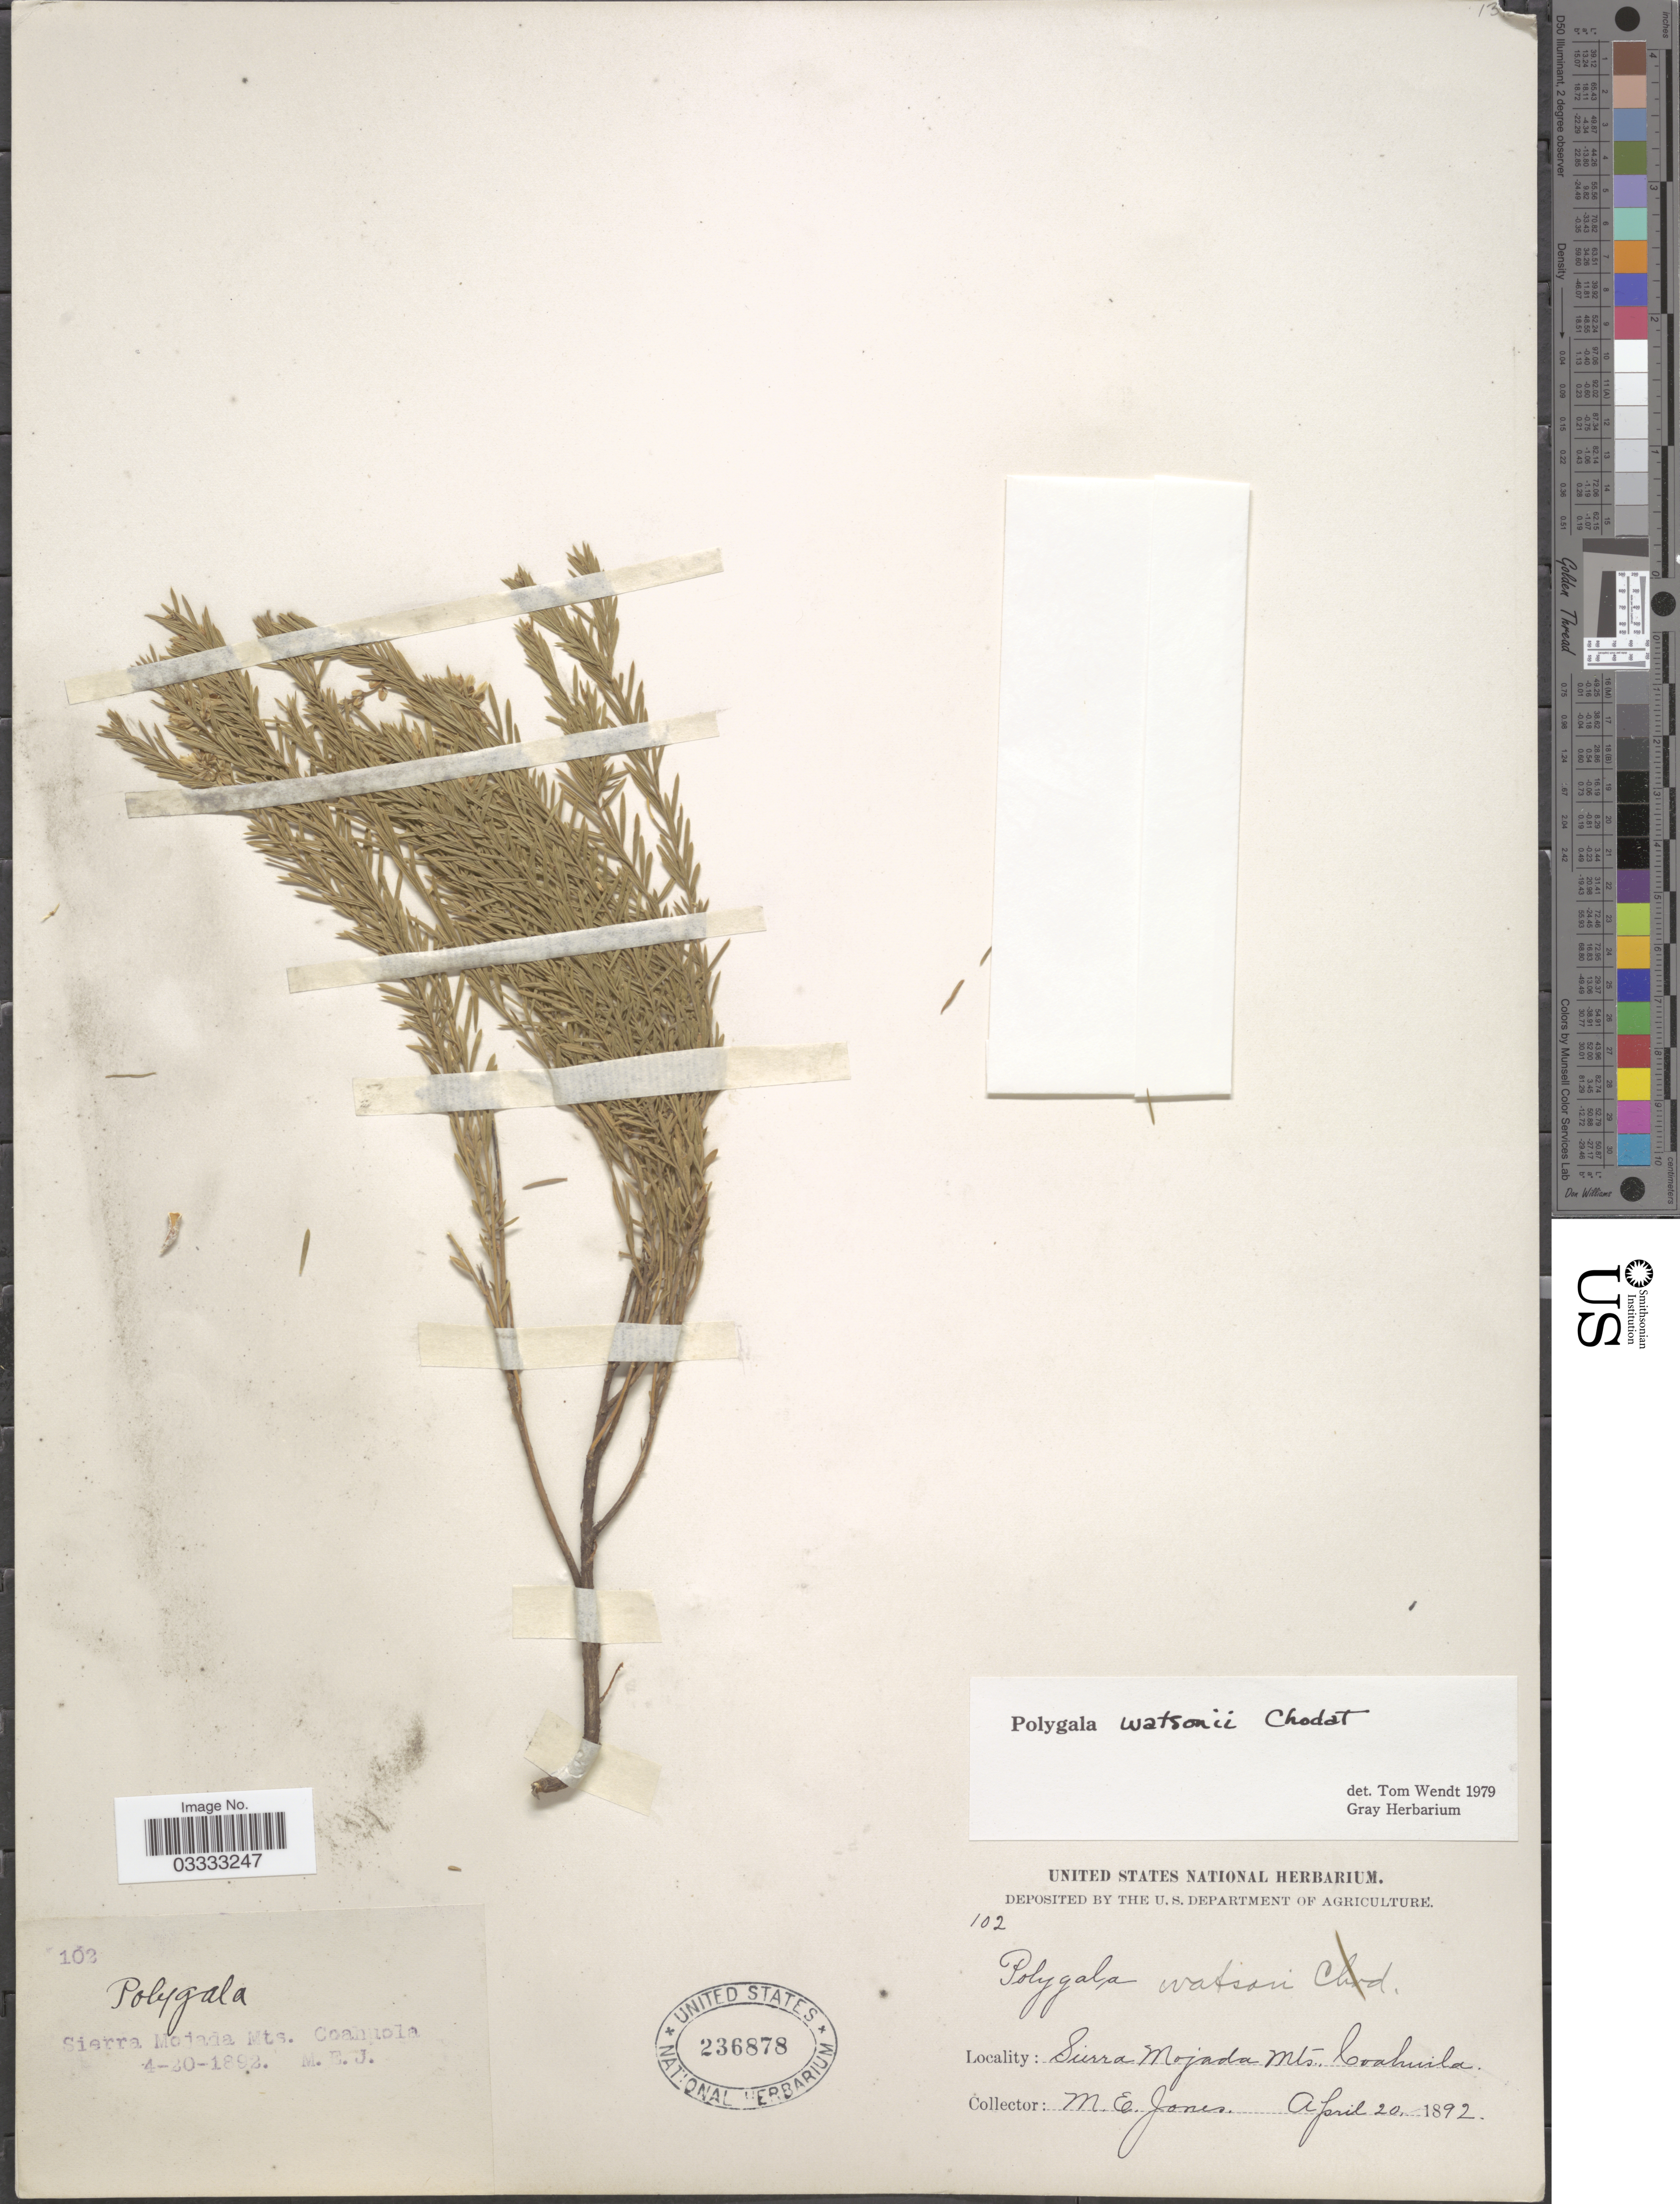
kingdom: Plantae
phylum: Tracheophyta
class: Magnoliopsida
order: Fabales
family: Polygalaceae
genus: Polygala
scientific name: Polygala watsonii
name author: Chodat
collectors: M. E. Jones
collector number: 102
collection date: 1892-04-20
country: Mexico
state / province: Coahuila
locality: Sierra Mojada Mts.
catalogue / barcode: US 236878